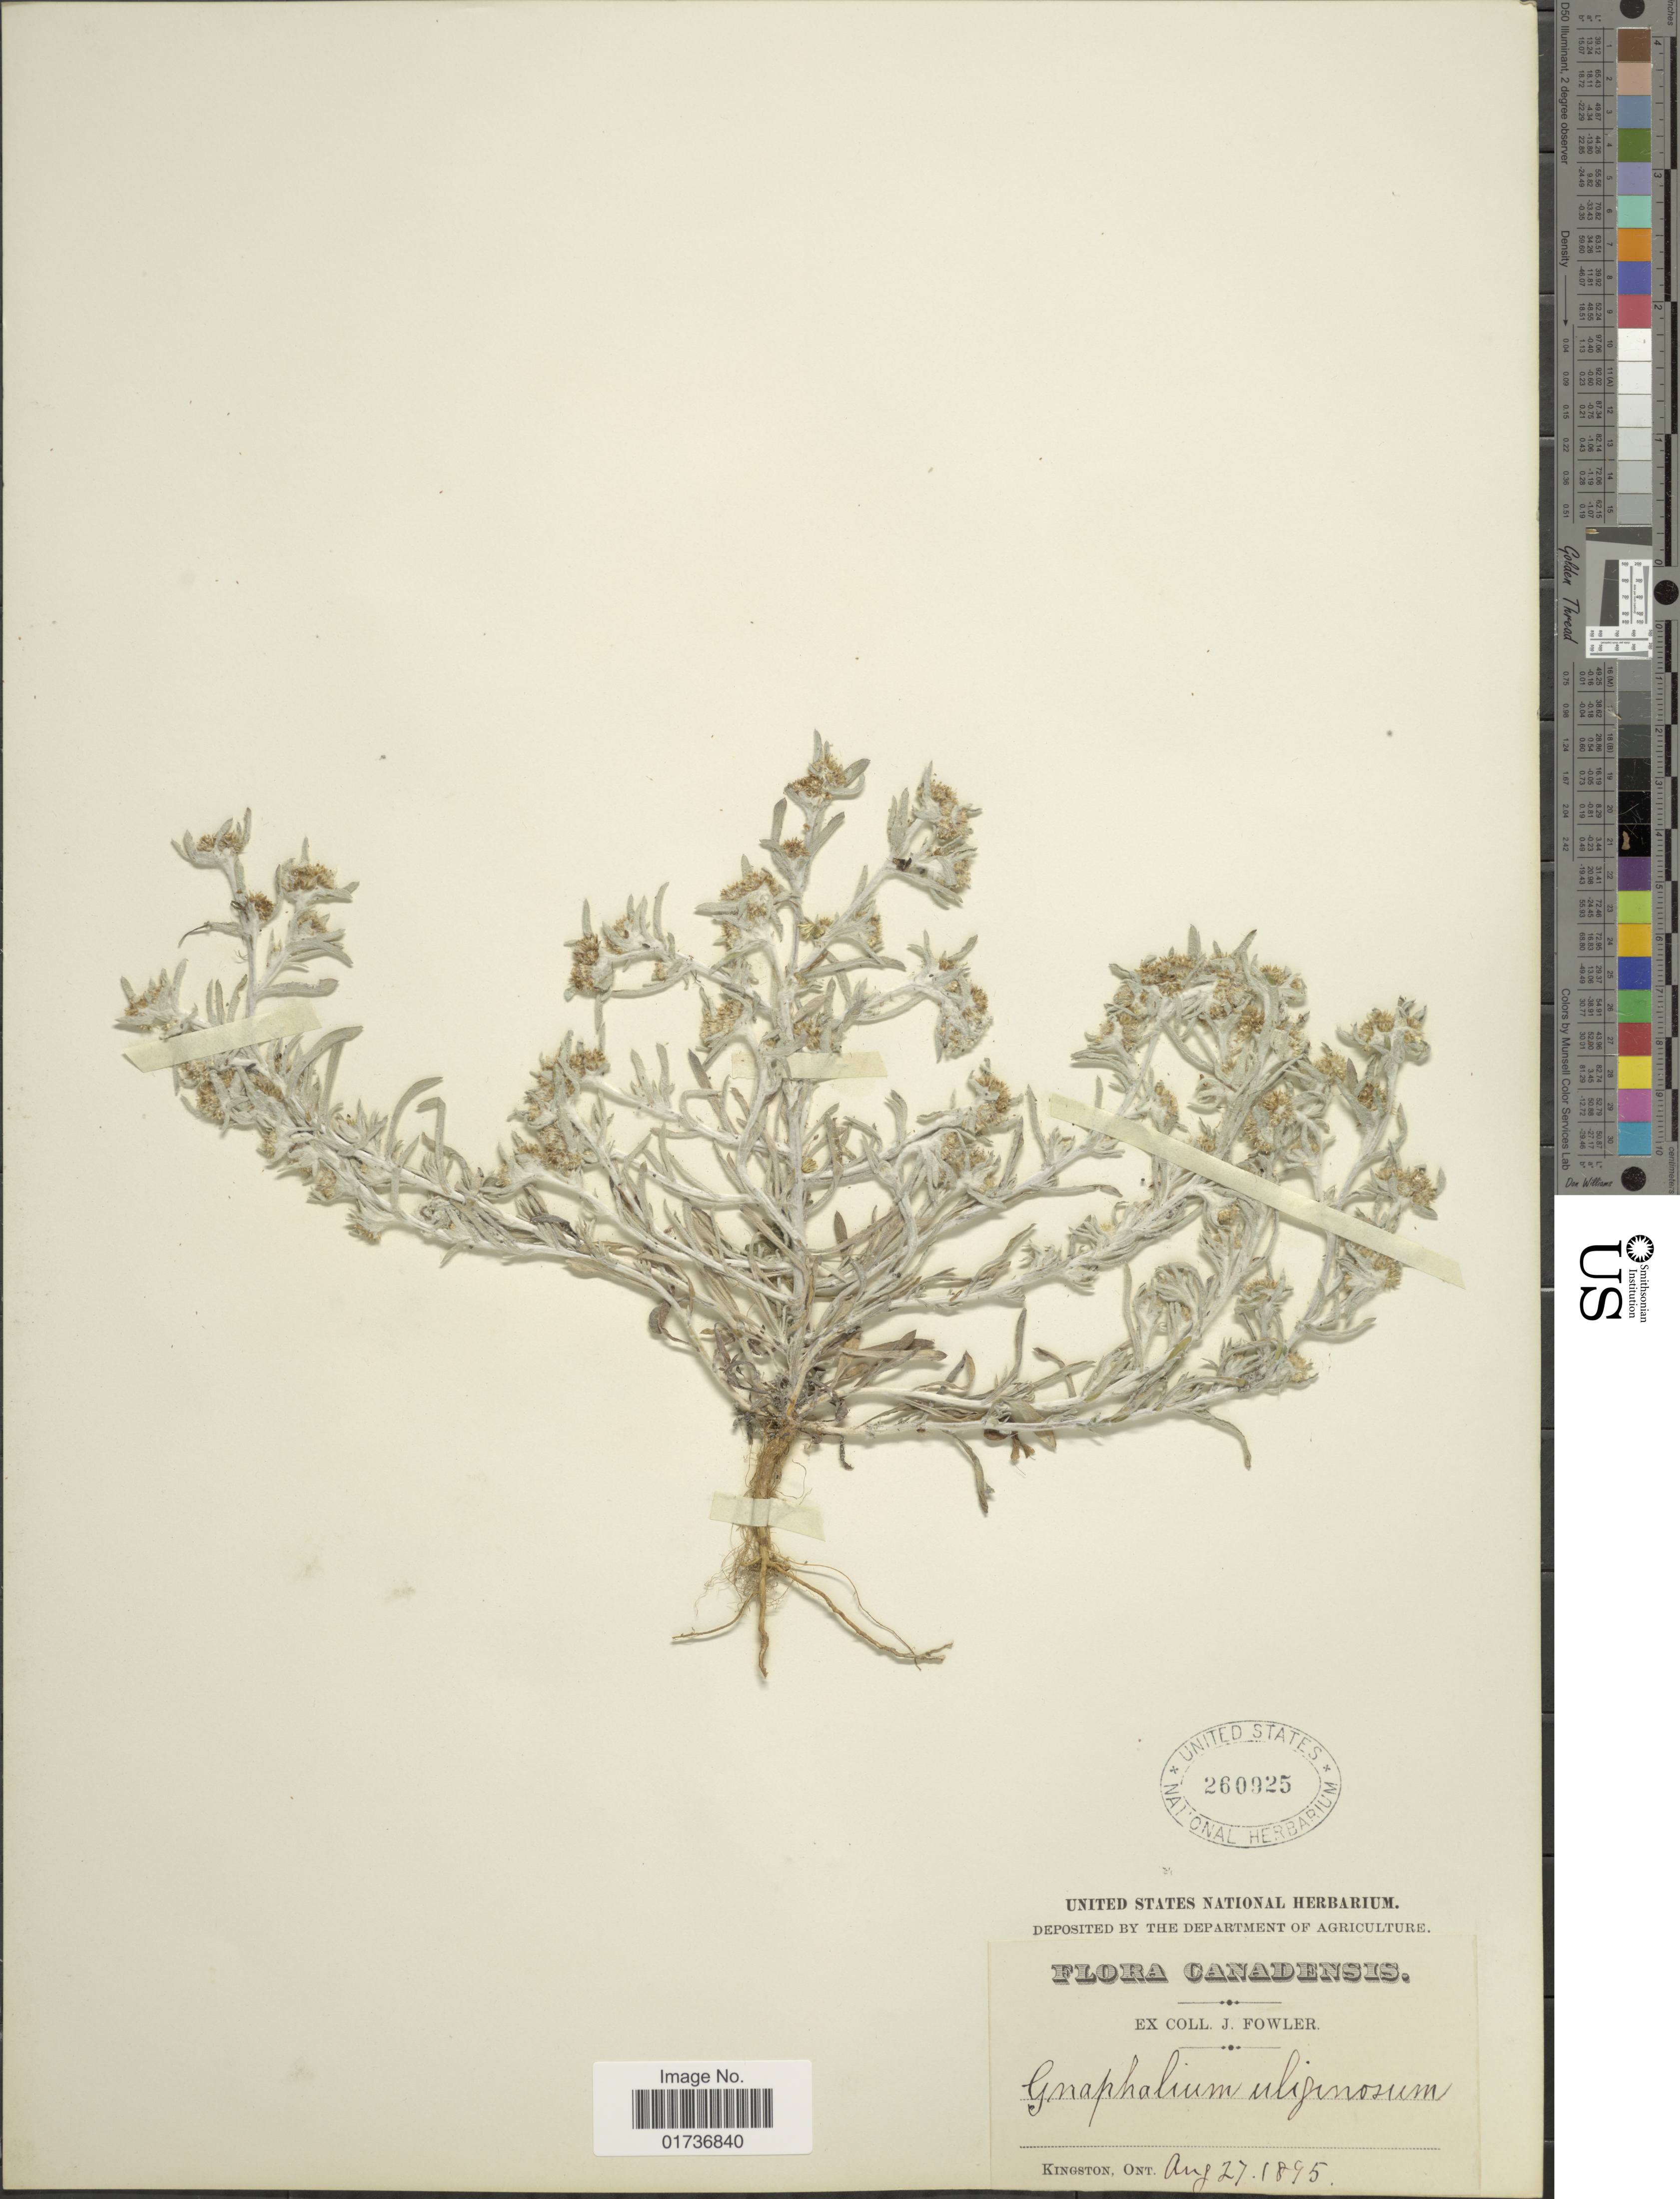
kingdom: Plantae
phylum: Tracheophyta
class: Magnoliopsida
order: Asterales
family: Asteraceae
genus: Gnaphalium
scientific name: Gnaphalium uliginosum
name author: L.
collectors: J. P. Fowler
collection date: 1895-08-27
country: Canada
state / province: Ontario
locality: Kingston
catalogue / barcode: US 260925